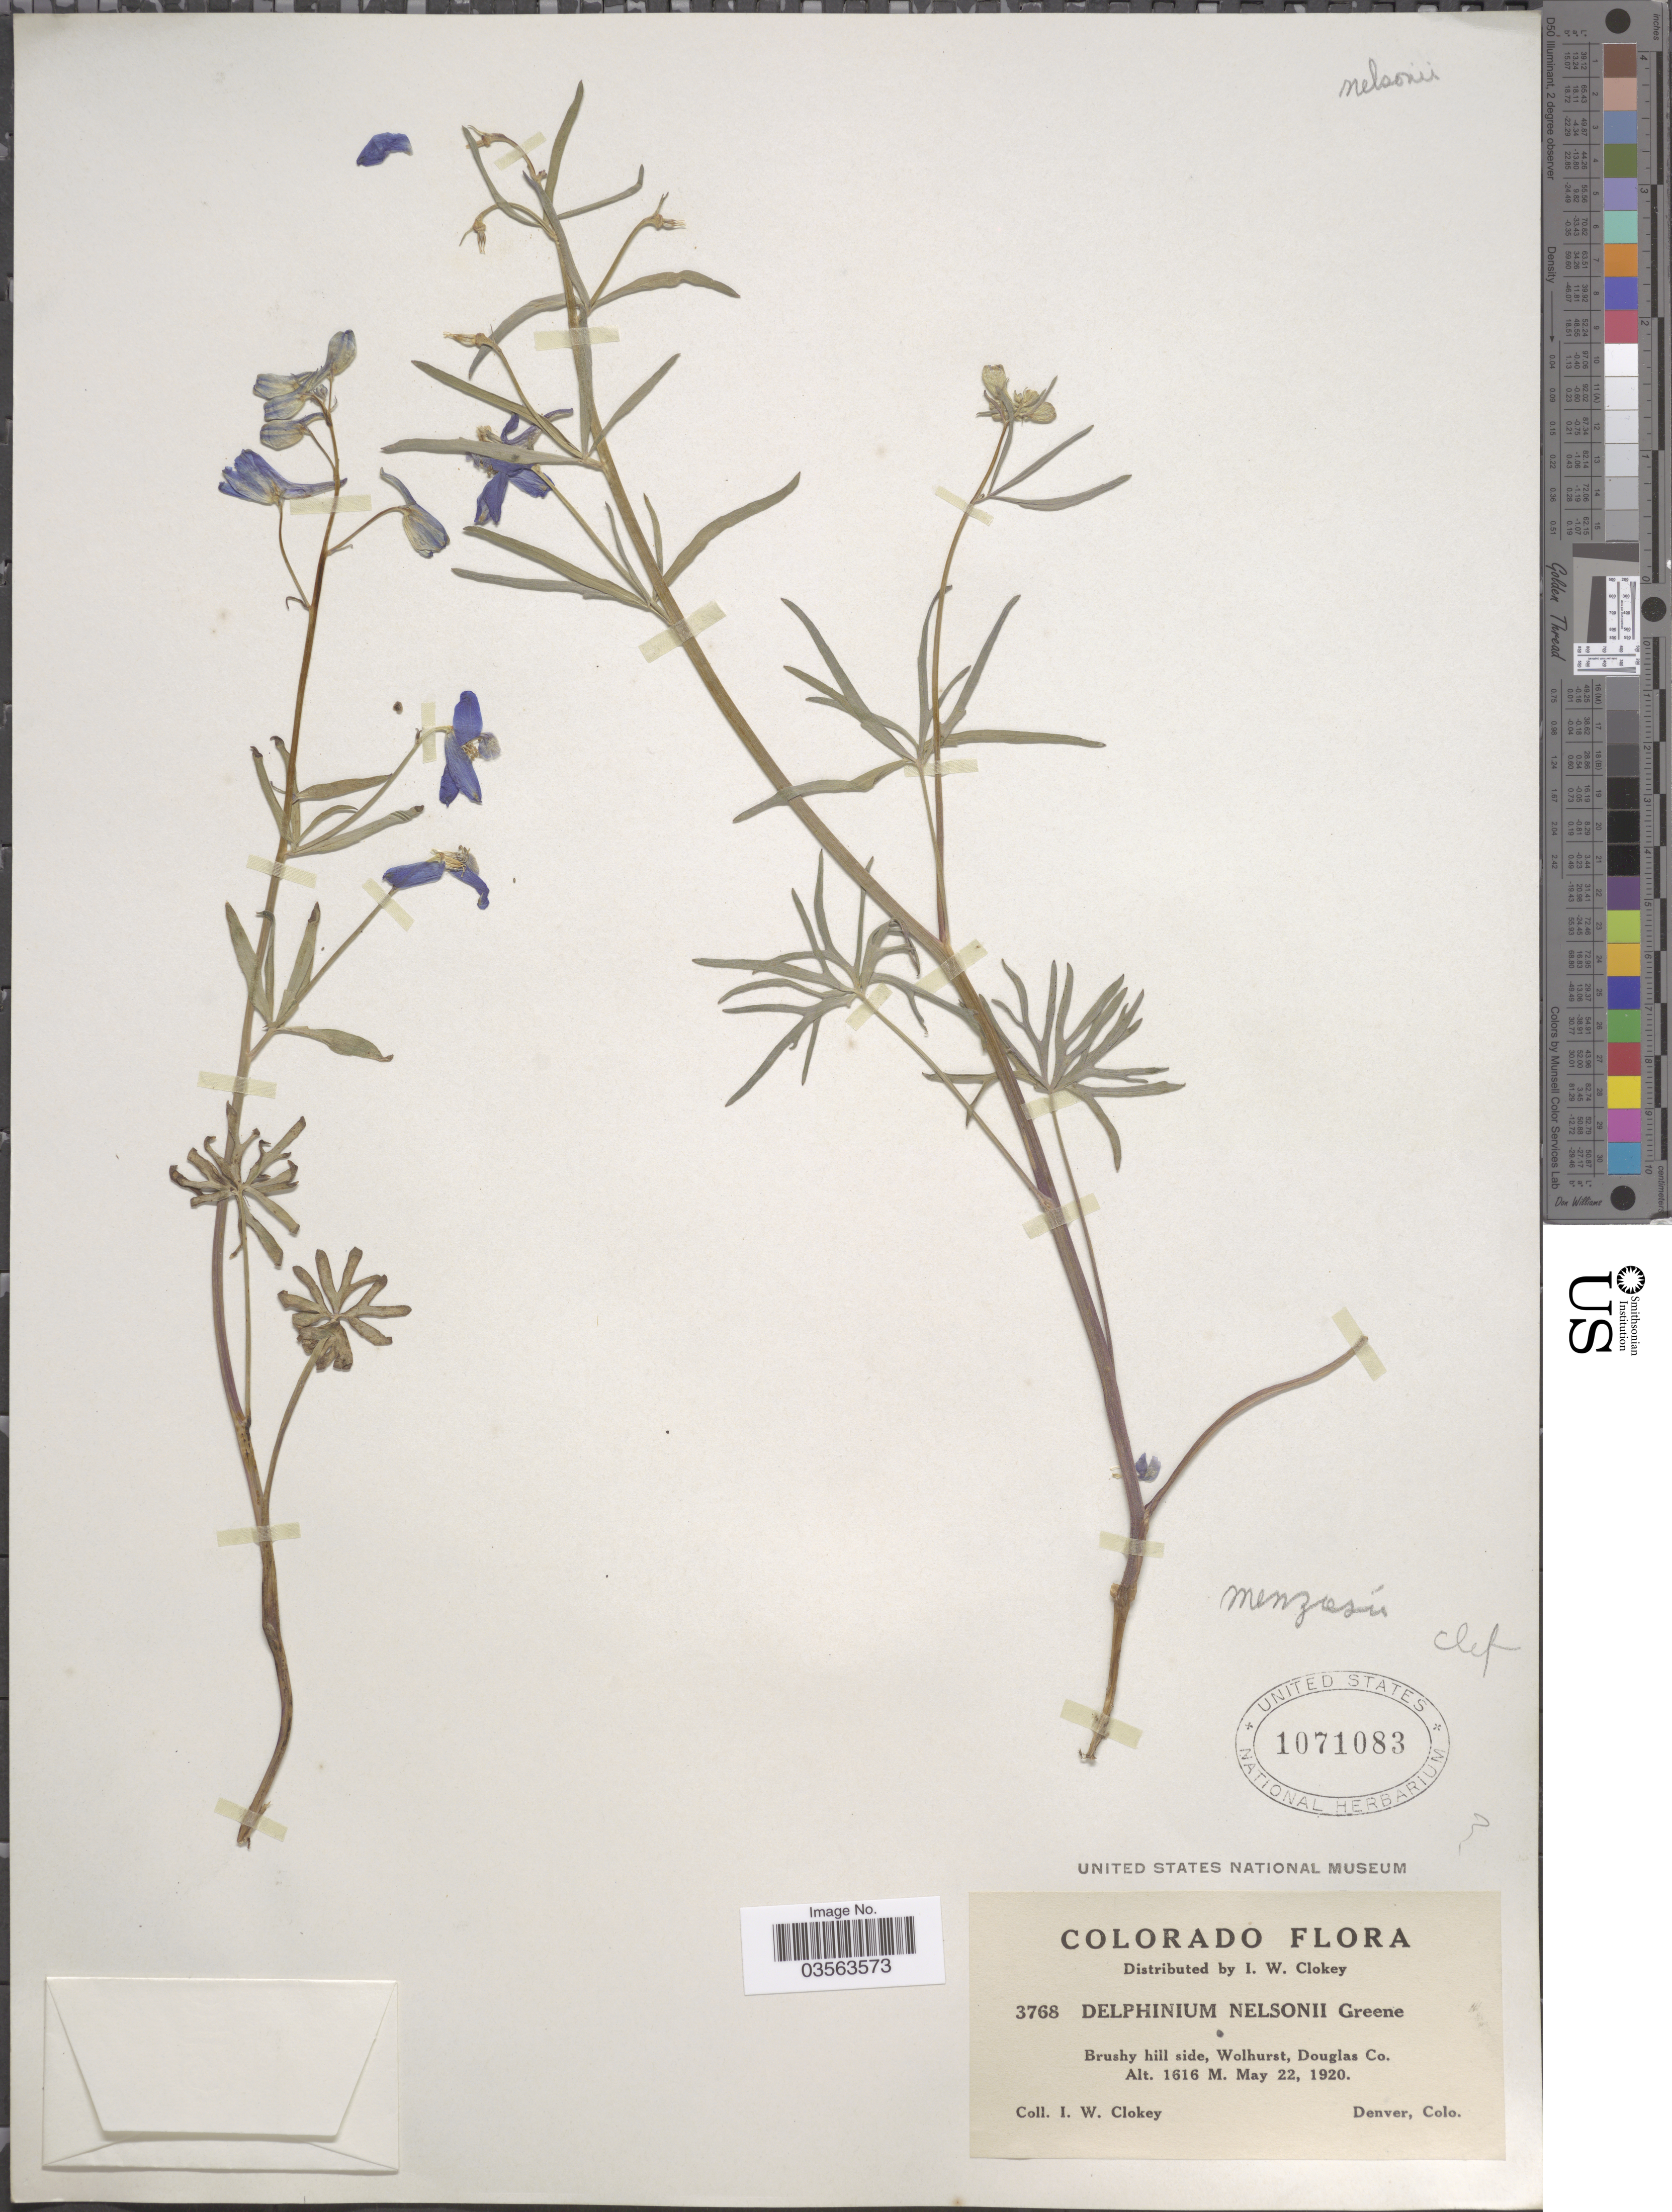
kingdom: Plantae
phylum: Tracheophyta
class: Magnoliopsida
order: Ranunculales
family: Ranunculaceae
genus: Delphinium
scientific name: Delphinium nelsonii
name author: Greene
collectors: I. W. Clokey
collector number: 3768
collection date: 1920-05-22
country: United States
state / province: Colorado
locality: Brushy hill side, Wolhurst, Douglas Co.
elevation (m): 1616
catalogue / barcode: US 1071083